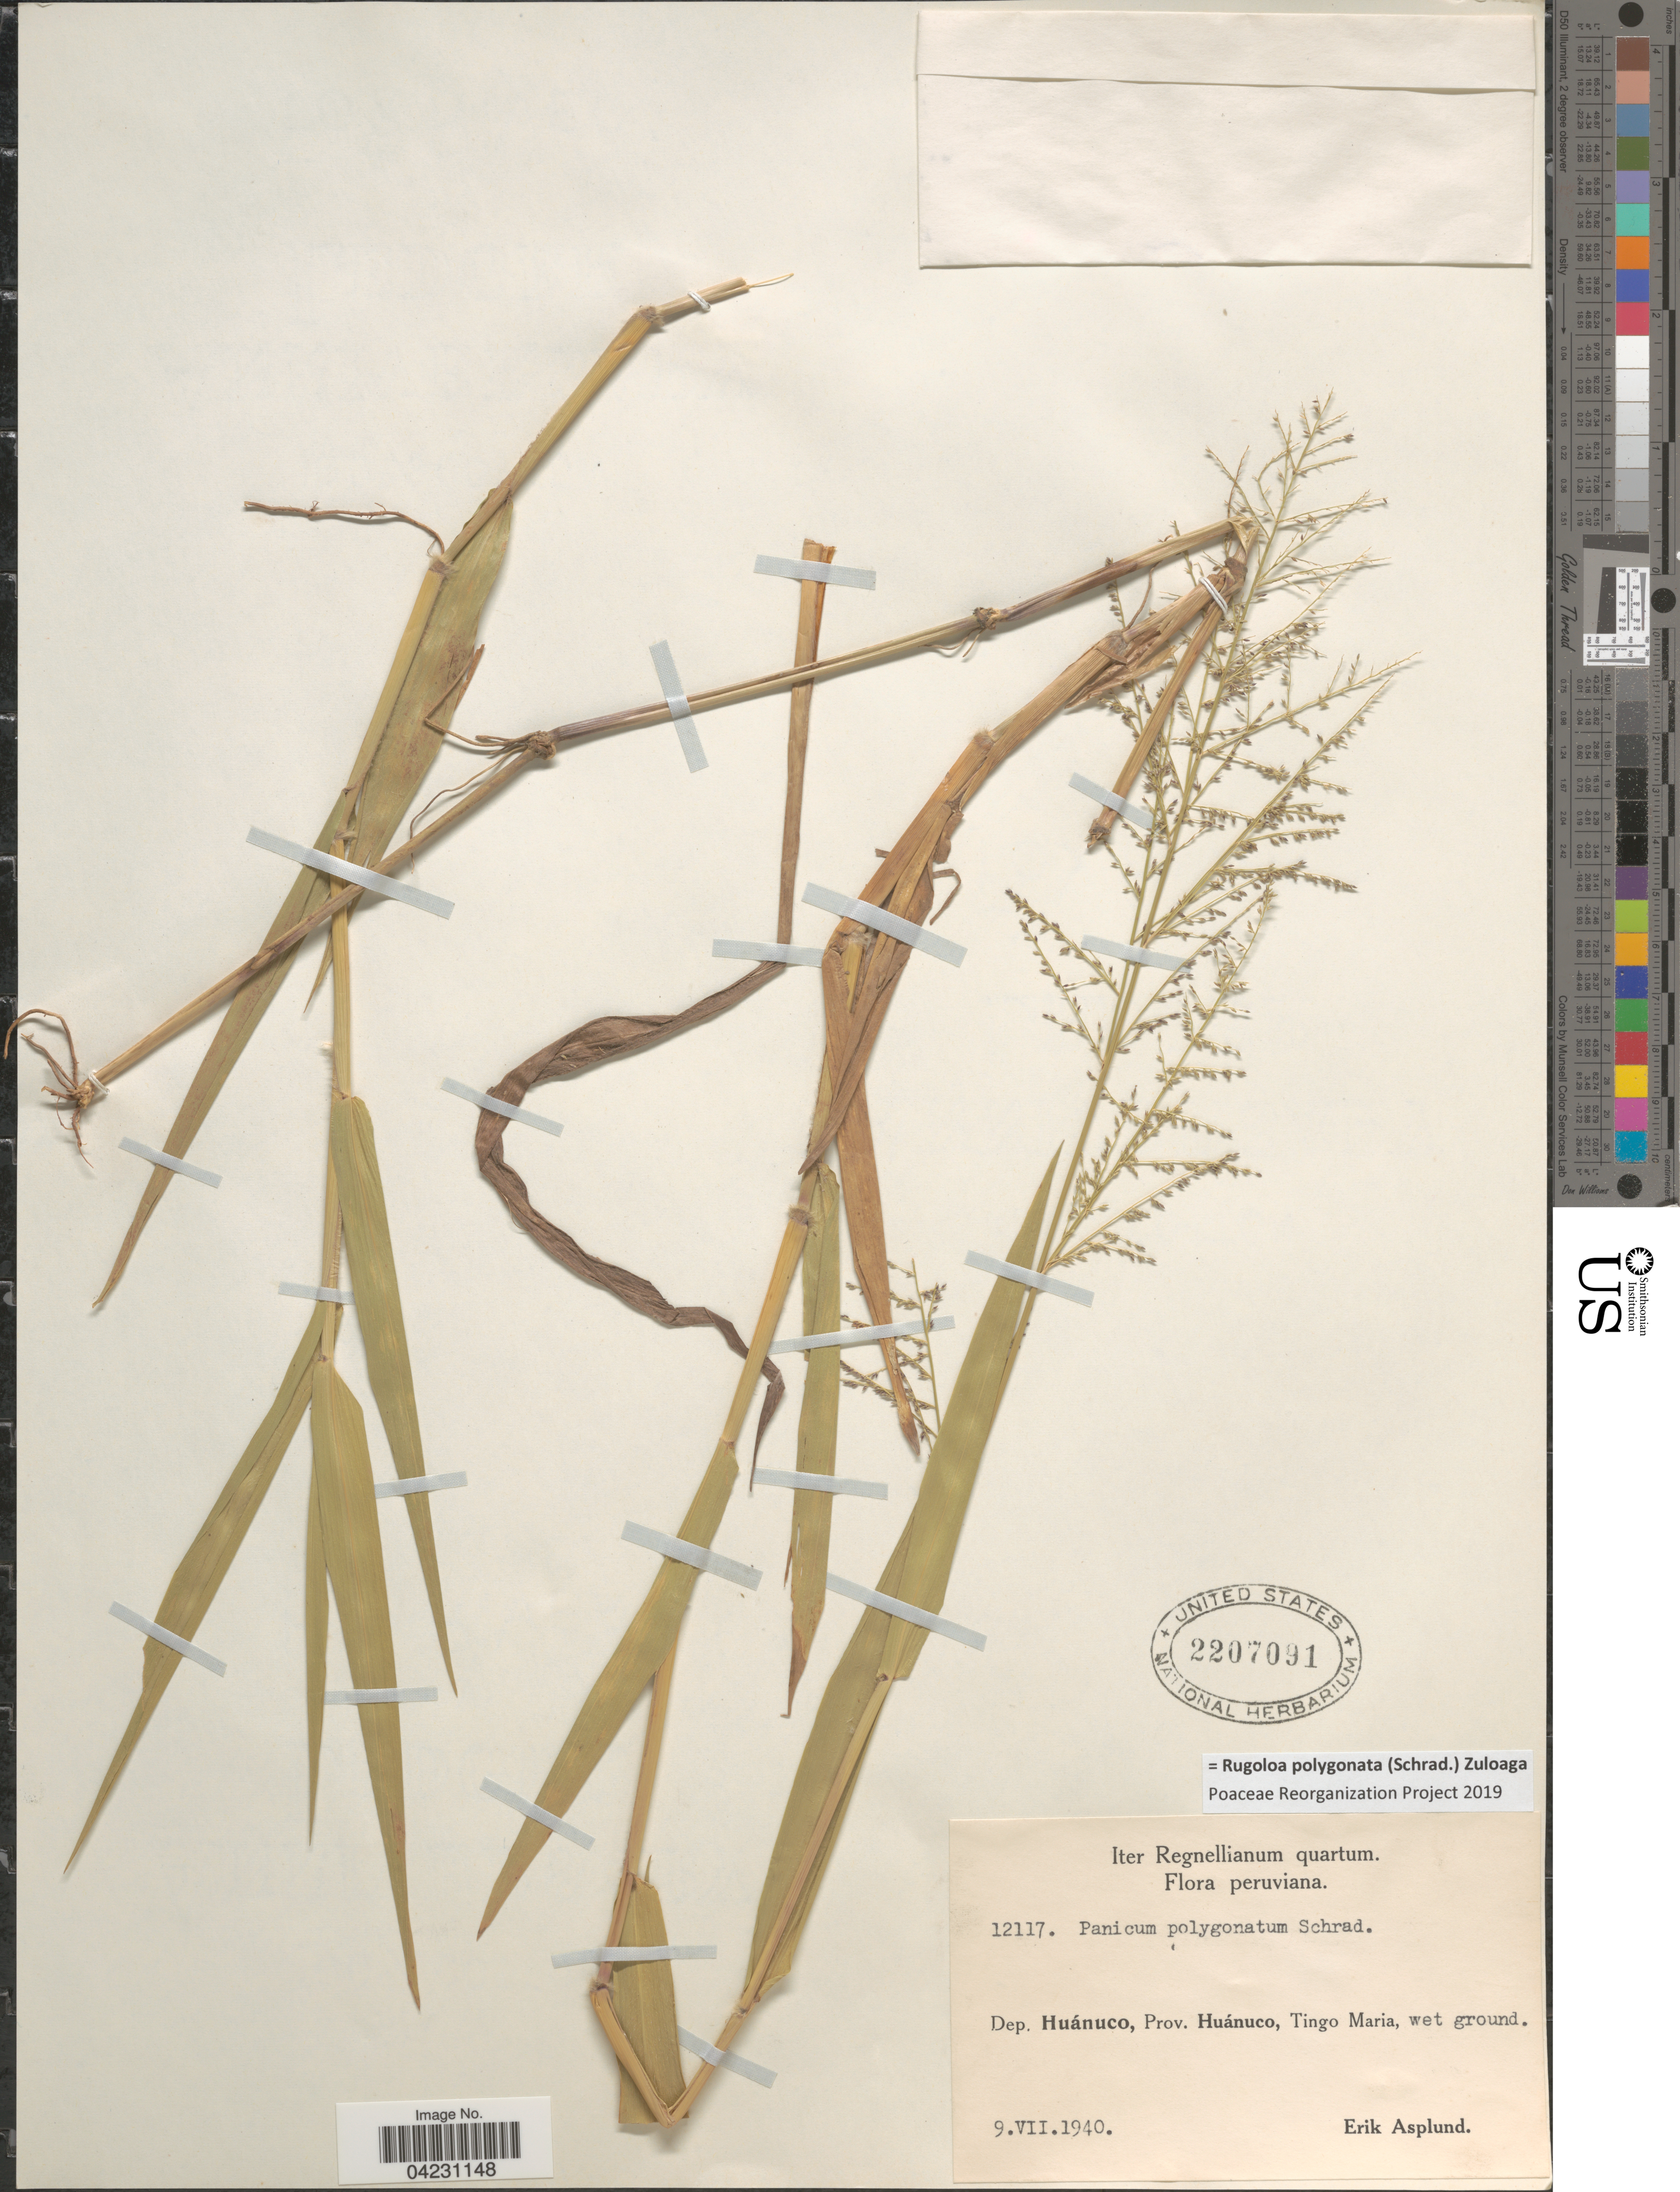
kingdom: Plantae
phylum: Tracheophyta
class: Liliopsida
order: Poales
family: Poaceae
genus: Rugoloa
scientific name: Rugoloa polygonata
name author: (Schrad.) Zuloaga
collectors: E. Asplund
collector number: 12117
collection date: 1940-07-09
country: Peru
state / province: Huánuco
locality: Iter Regnellianum quartum. Dep. Huánuco, Prov. Huánuco, Tingo Maria, wet ground.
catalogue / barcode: US 2207091